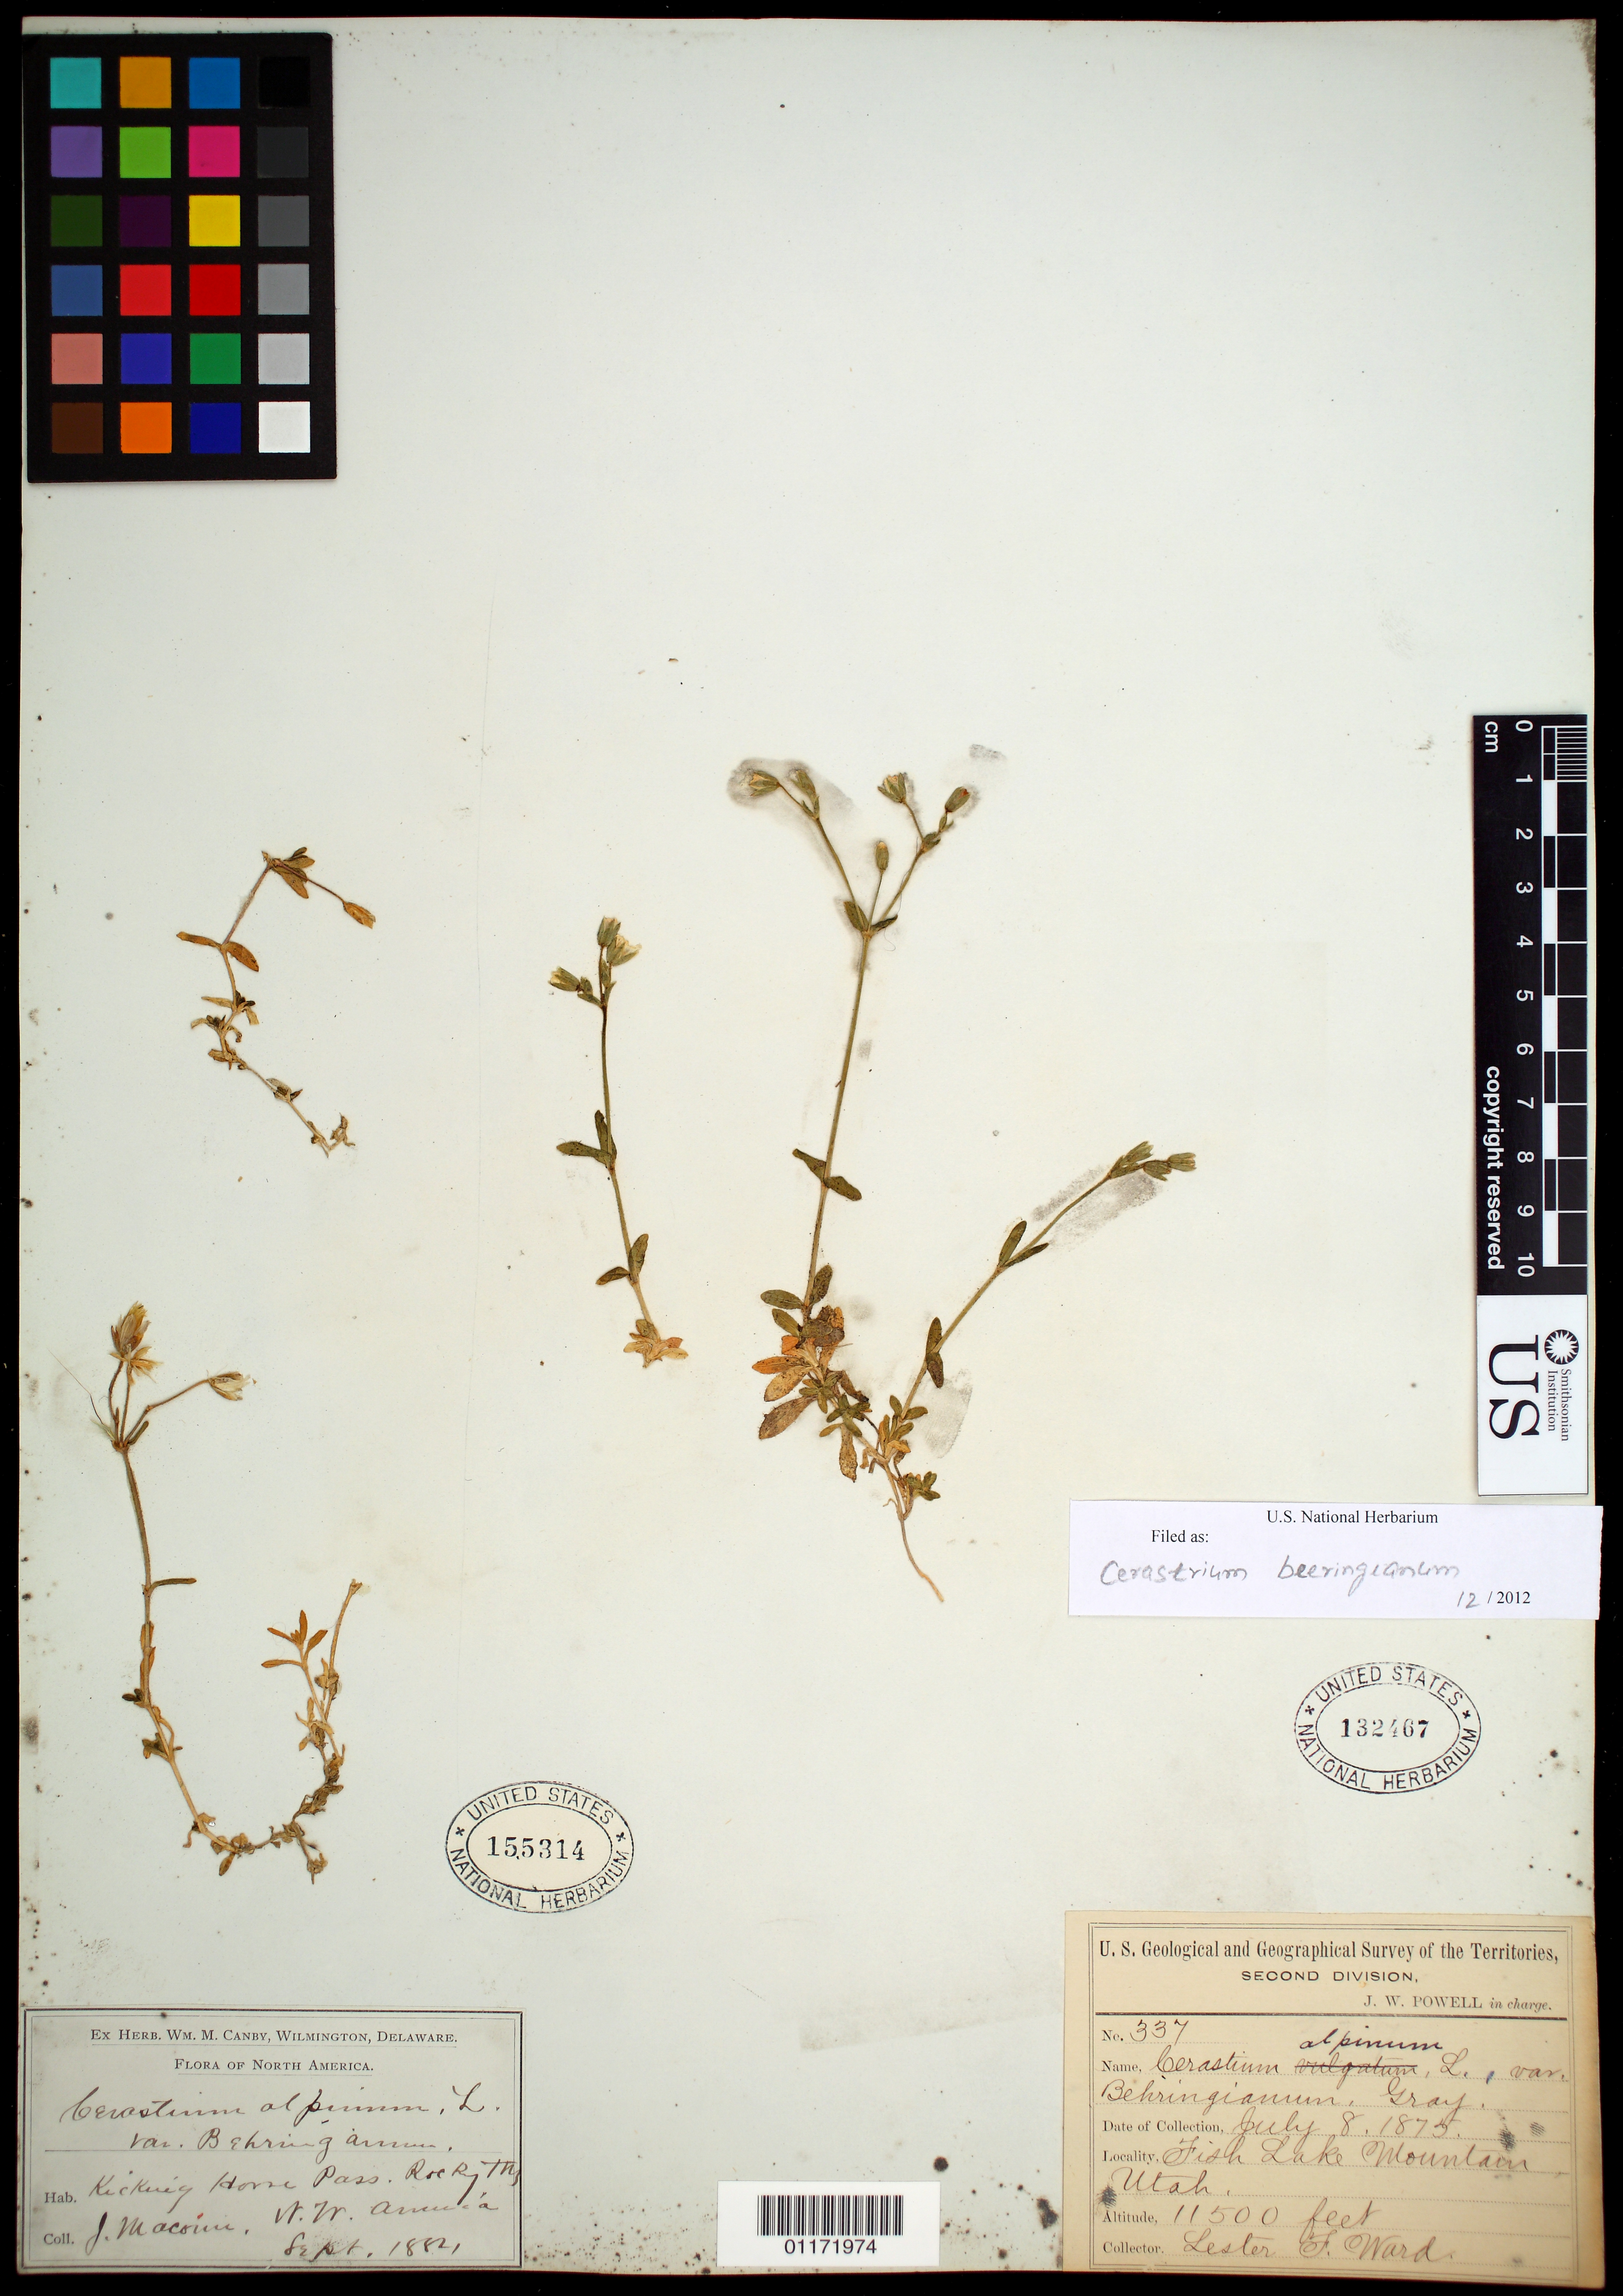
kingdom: Plantae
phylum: Tracheophyta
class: Magnoliopsida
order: Caryophyllales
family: Caryophyllaceae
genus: Cerastium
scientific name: Cerastium beeringianum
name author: Cham. & Schltdl.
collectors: J. Macoun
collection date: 1884-09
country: Canada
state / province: Alberta/ British Columbia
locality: Kicking Horse Pass, Rocky Mts. Br. America.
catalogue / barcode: US 155314-2